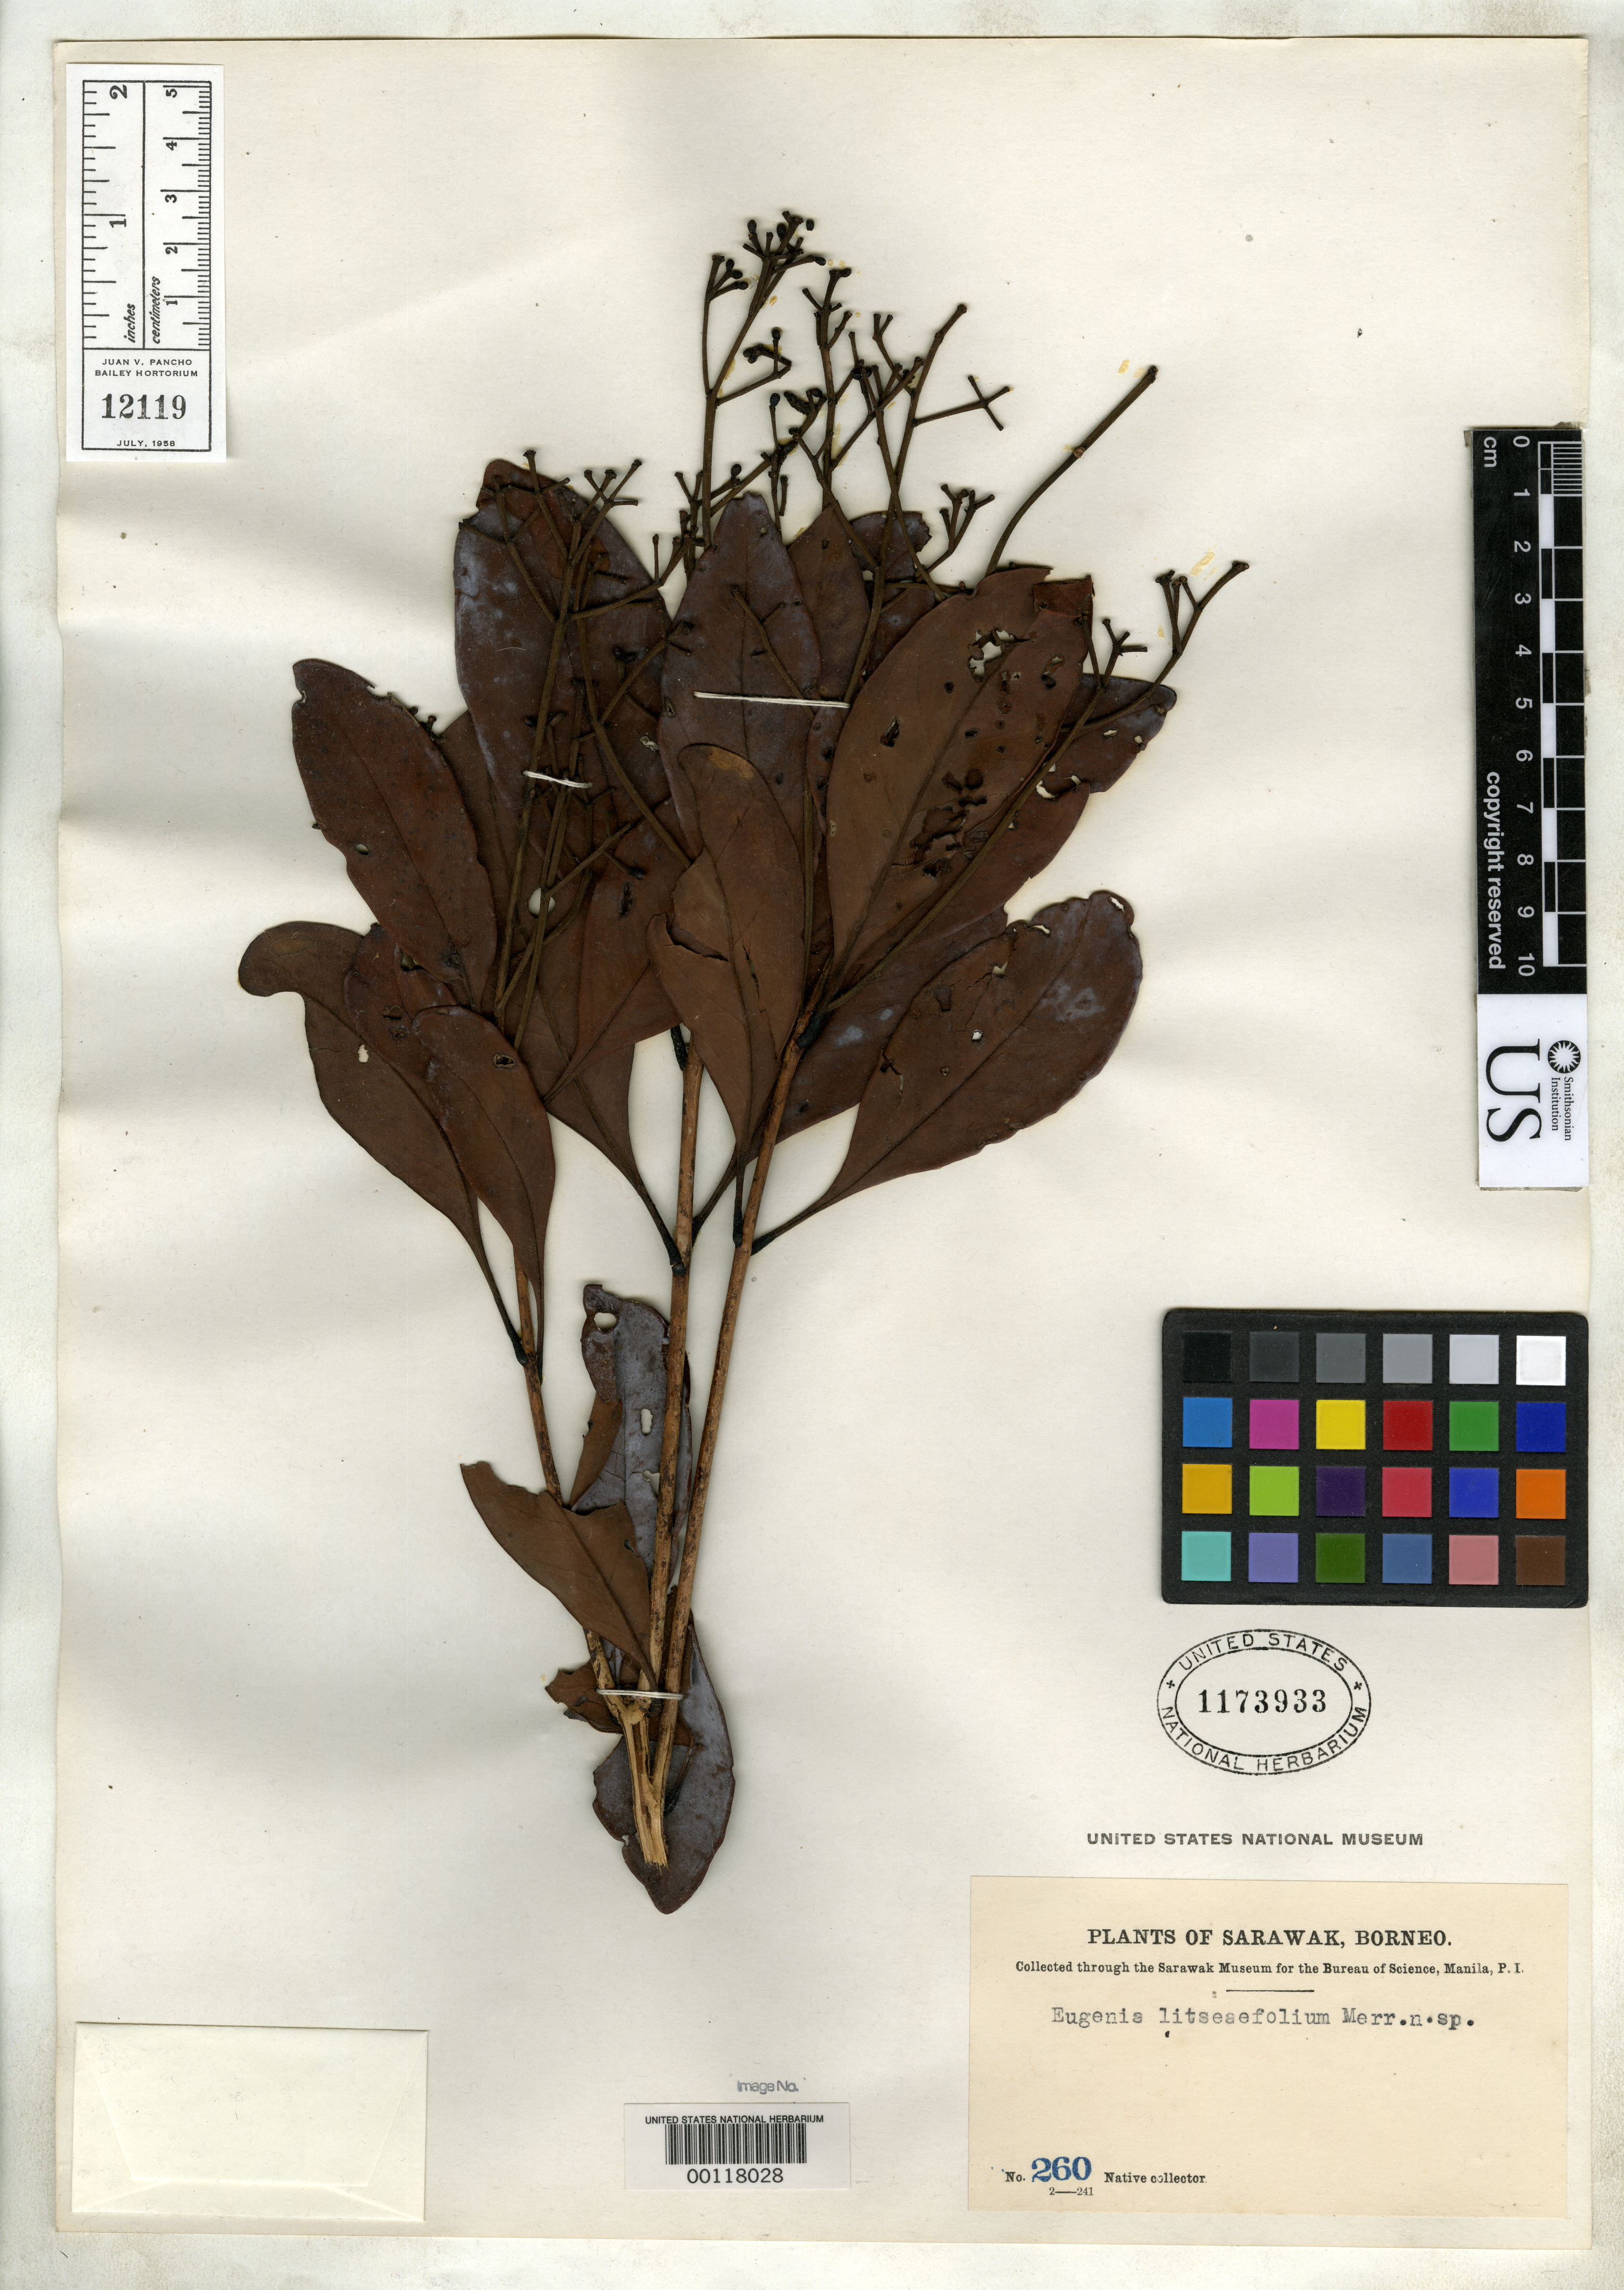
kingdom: Plantae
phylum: Tracheophyta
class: Magnoliopsida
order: Myrtales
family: Myrtaceae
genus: Eugenia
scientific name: Eugenia litseifolia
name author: Merr.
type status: Isotype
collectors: Bur. Sci.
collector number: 260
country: Malaysia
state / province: Sarawak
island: Borneo Island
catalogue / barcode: US 1173933